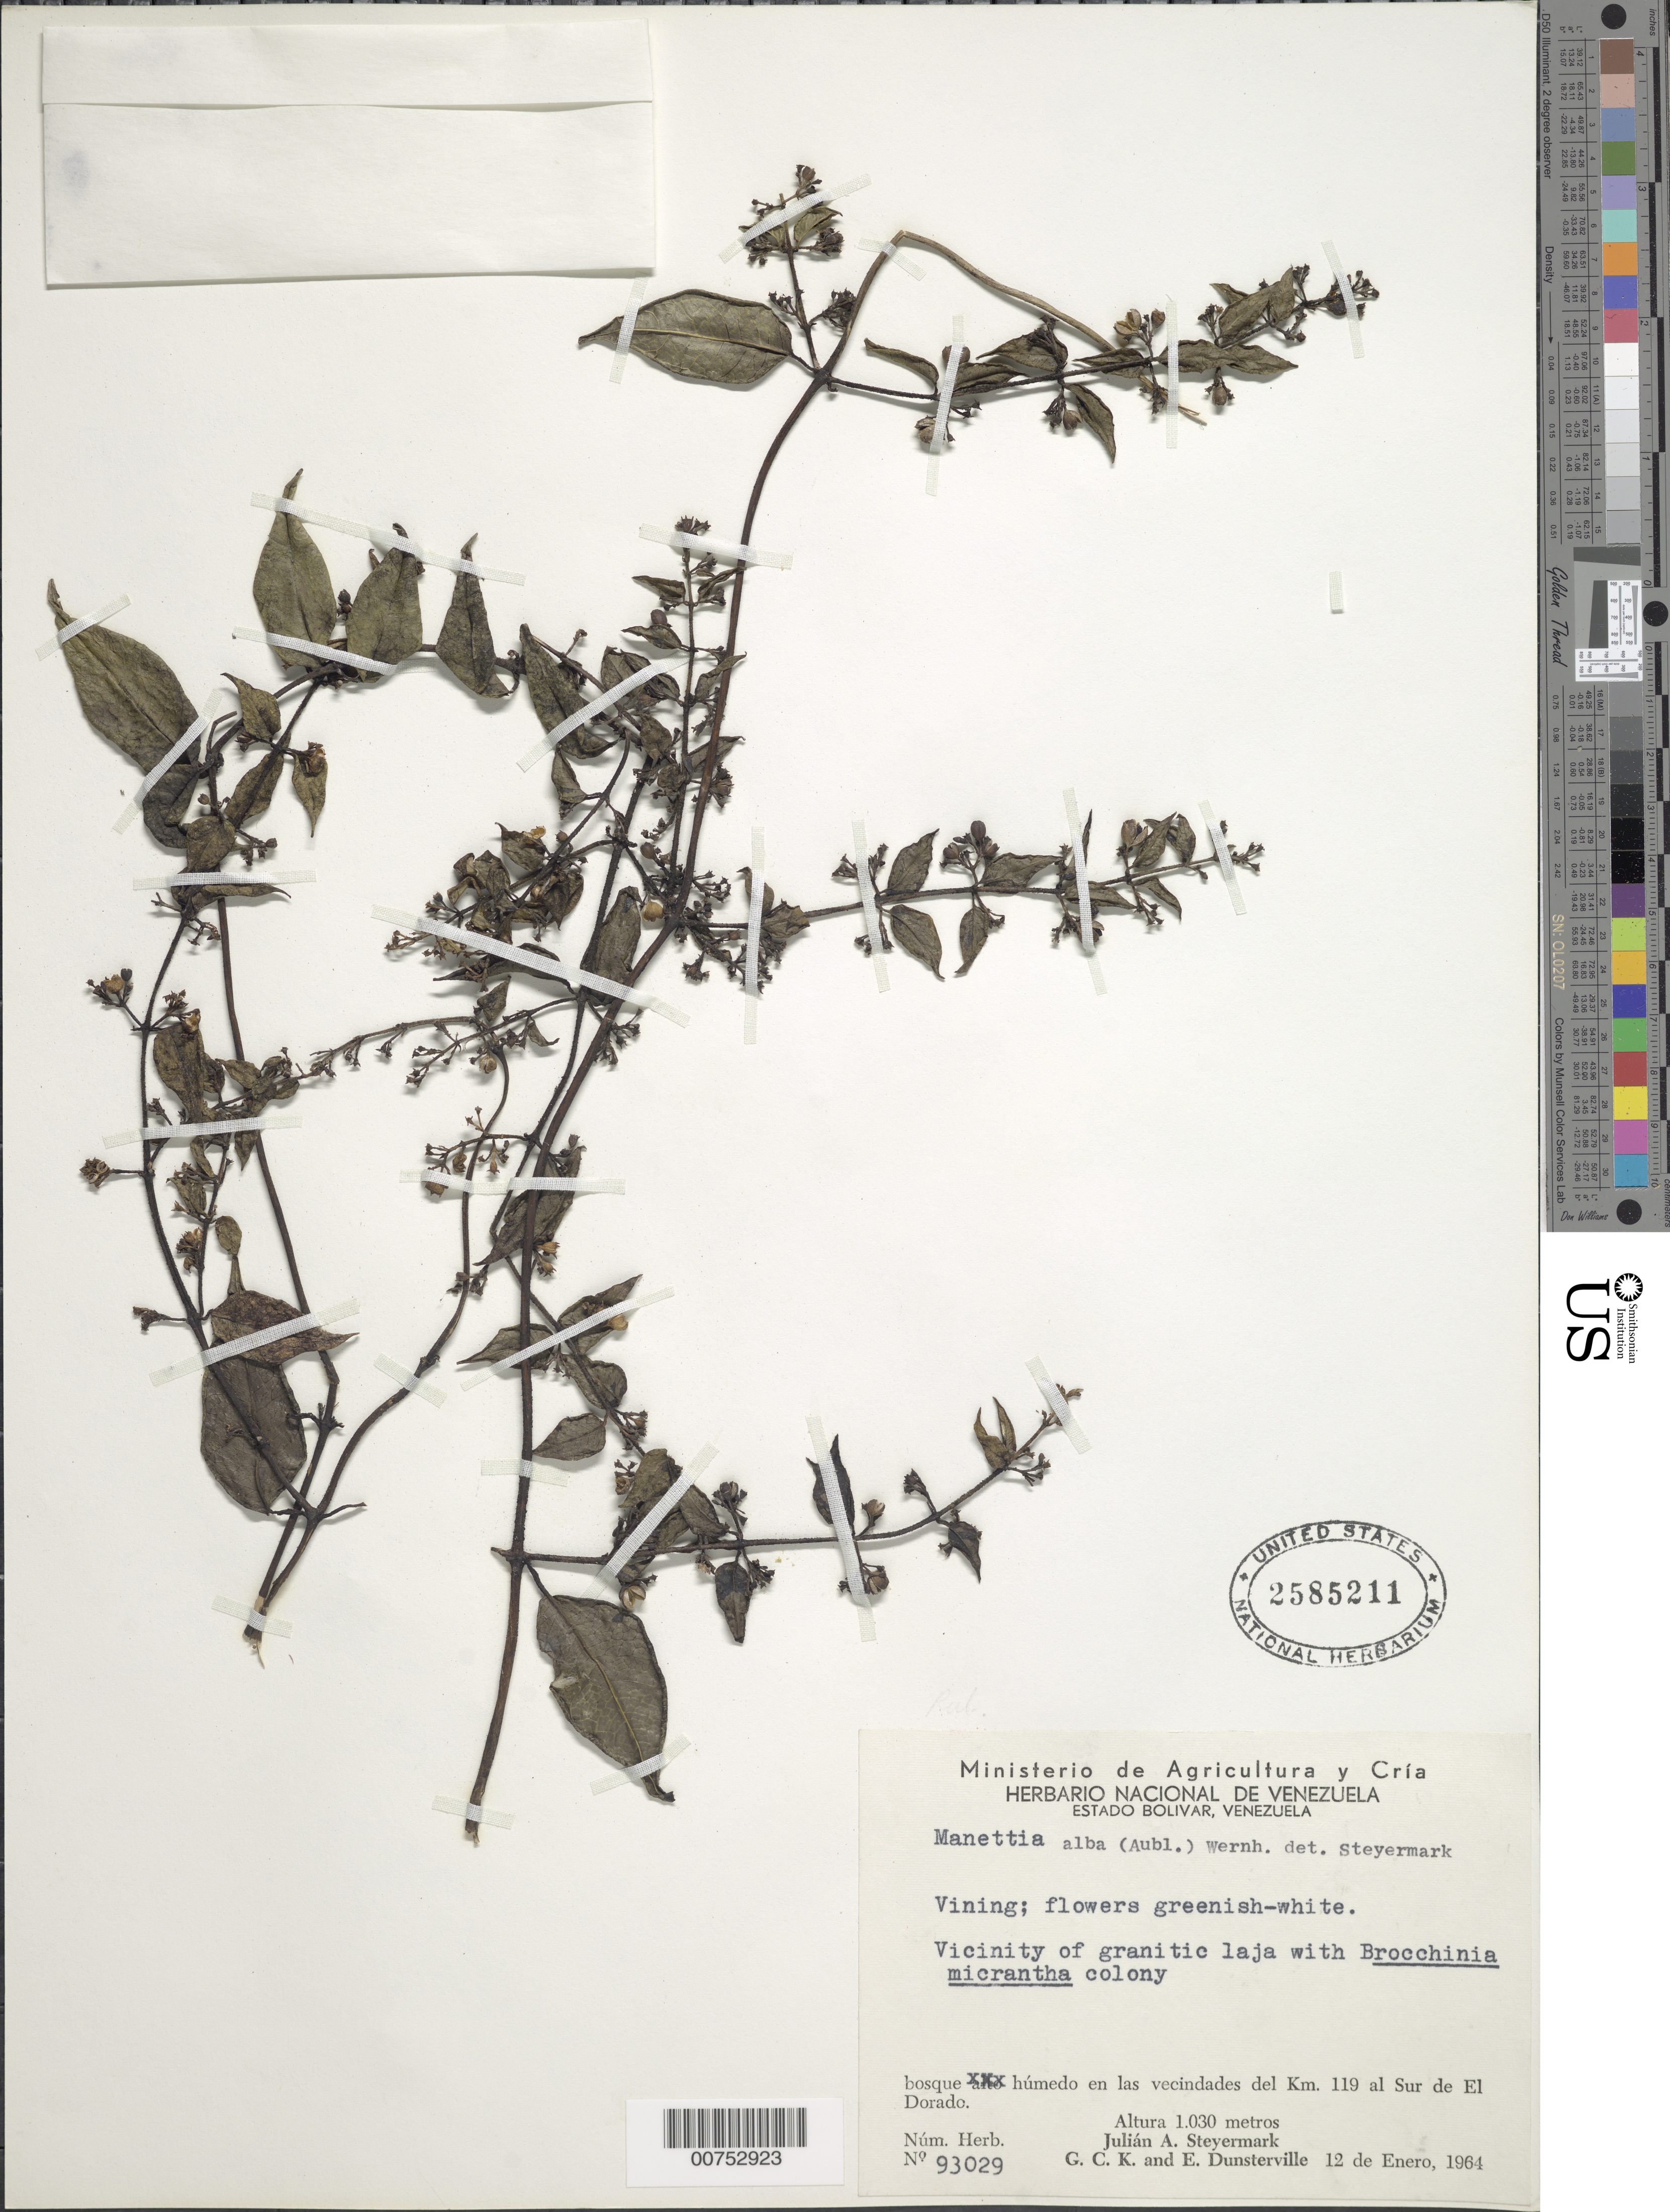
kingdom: Plantae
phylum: Tracheophyta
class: Magnoliopsida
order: Gentianales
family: Rubiaceae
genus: Manettia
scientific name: Manettia alba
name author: (Aubl.) Wernham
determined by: Steyermark, Julian A., (VEN)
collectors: J. Steyermark, G. C. K. Dunsterville & E. Dunsterville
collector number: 93029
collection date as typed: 12-Jan-64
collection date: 1964-01-12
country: Venezuela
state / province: Bolívar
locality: El Dorado, S of; km 119 vic.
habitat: Bosque humedo; vic of granitic laja with Brocchinia micrantha colony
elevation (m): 1030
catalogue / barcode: US 2585211